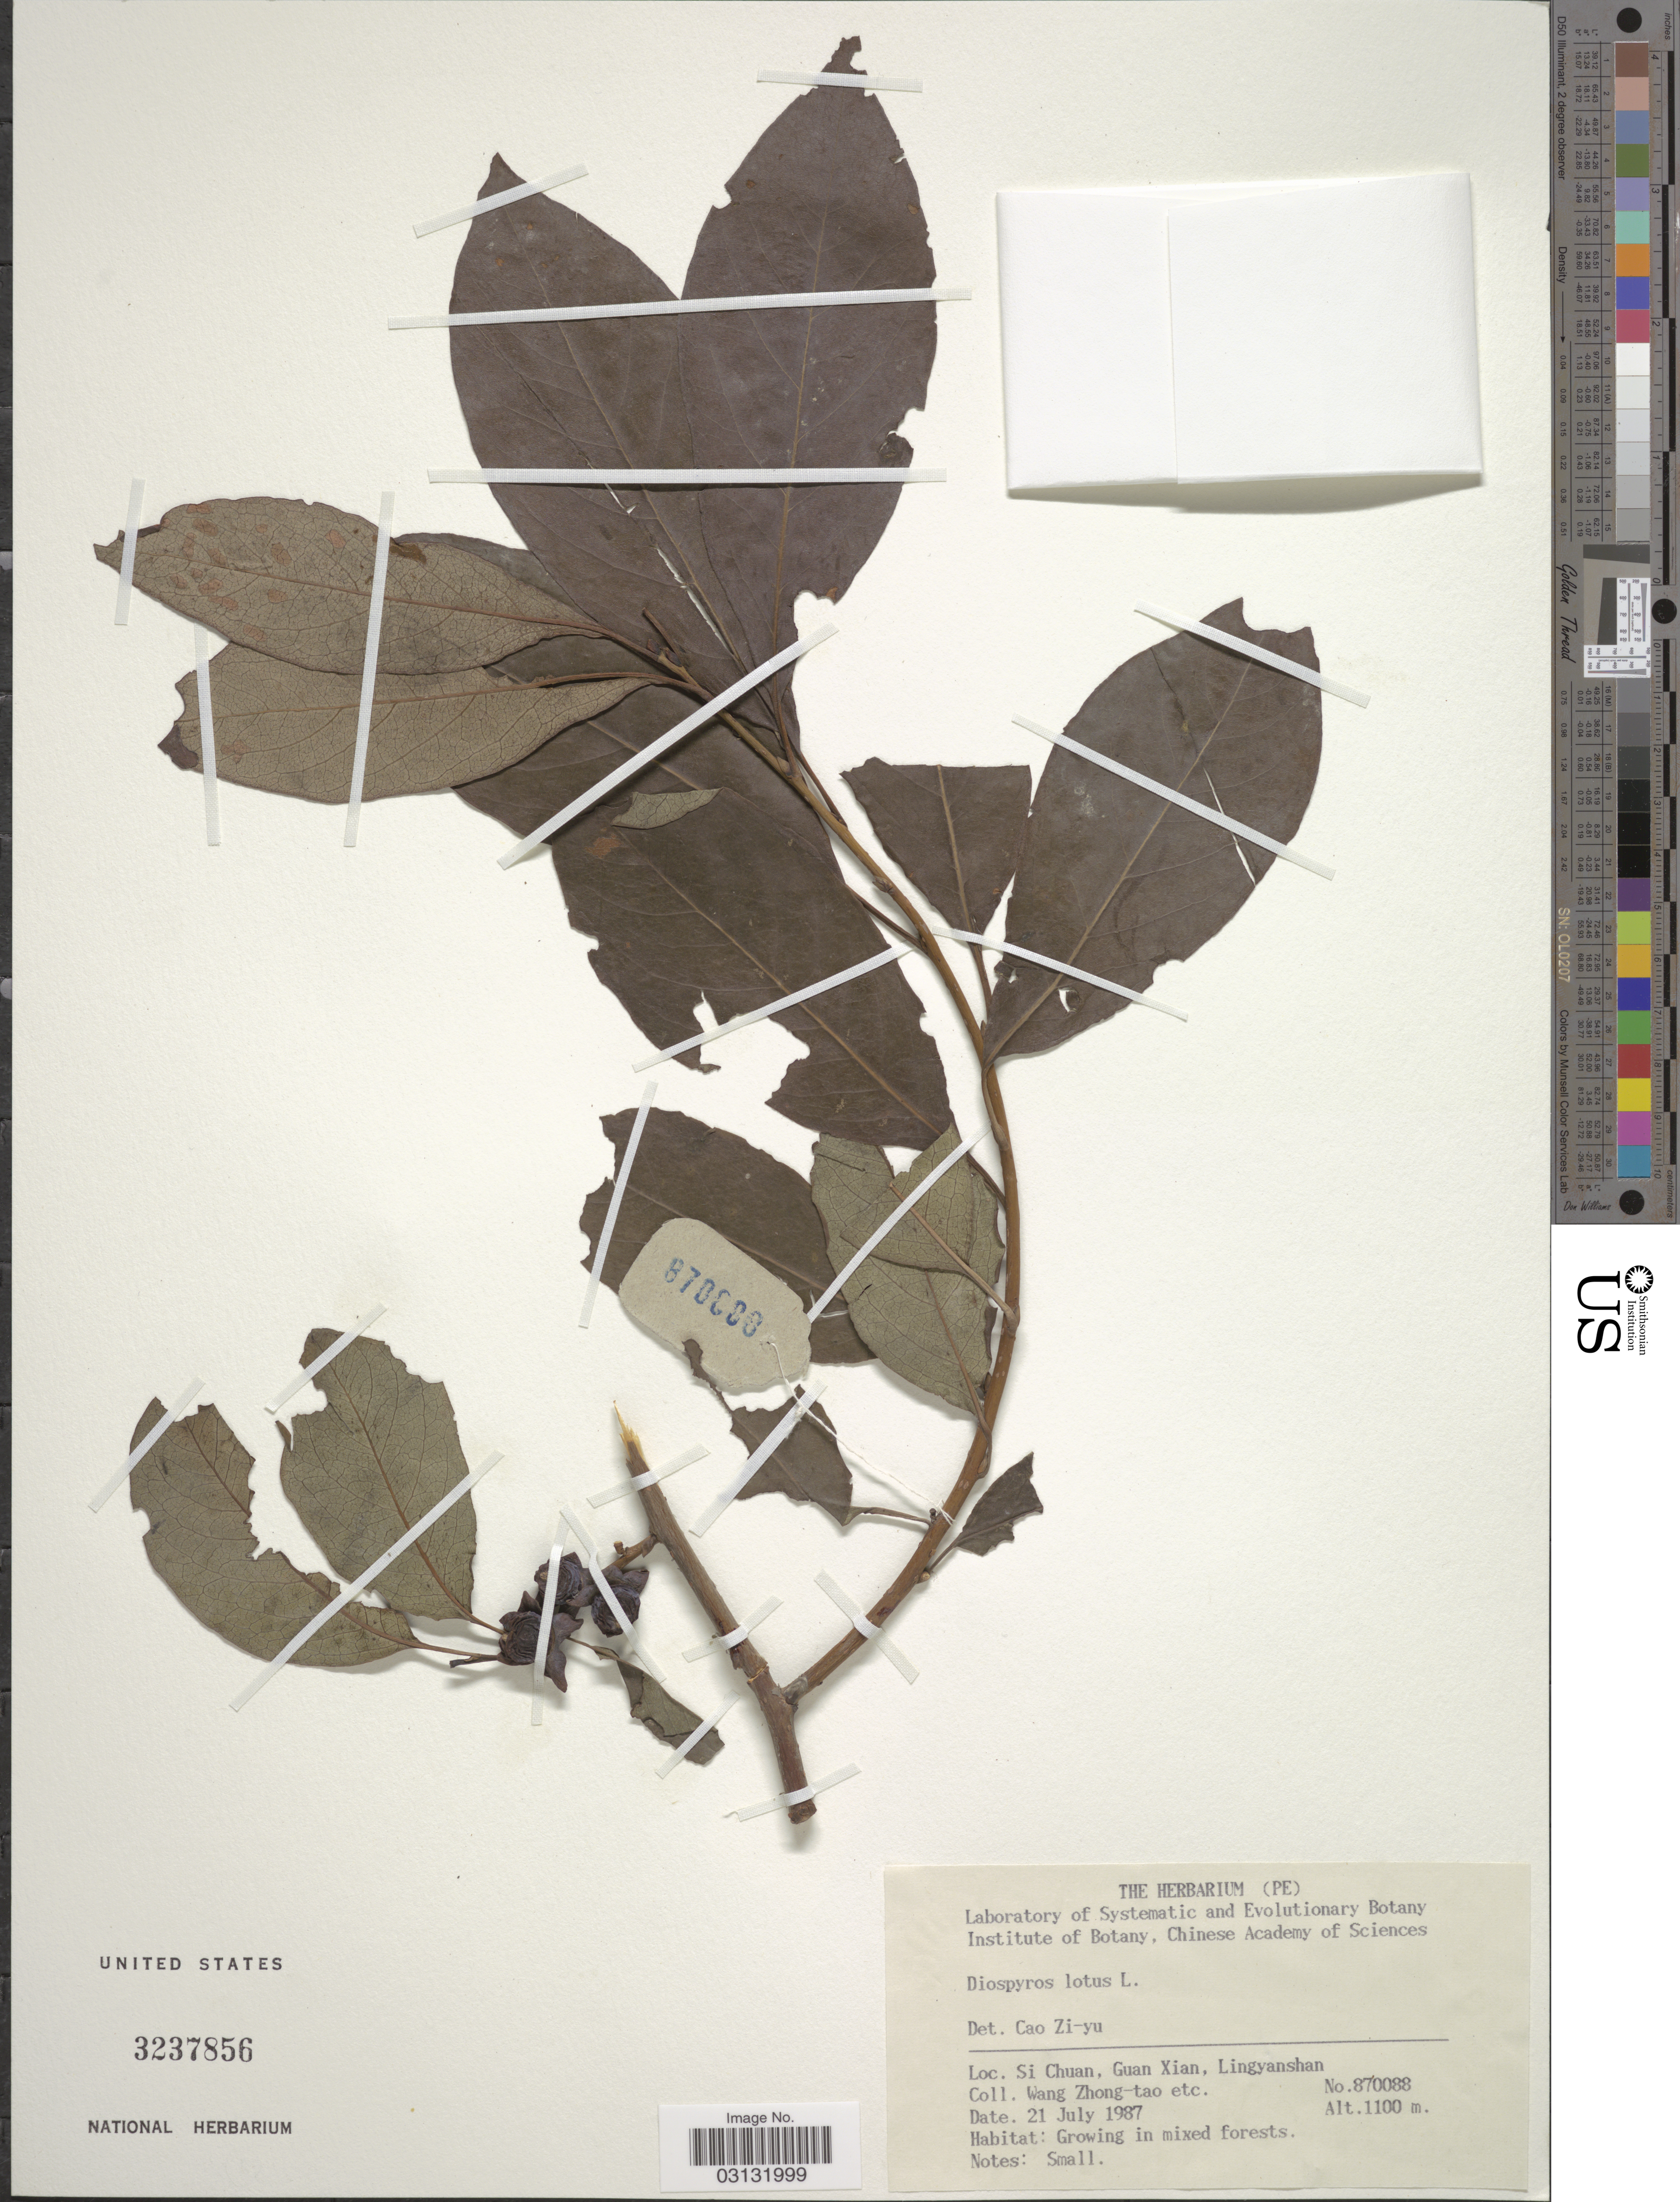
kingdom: Plantae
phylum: Tracheophyta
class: Magnoliopsida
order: Ericales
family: Ebenaceae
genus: Diospyros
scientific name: Diospyros lotus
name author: L.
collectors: W. Zhong-Tao & et al.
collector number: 870088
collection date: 1987-07-21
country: China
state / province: Sichuan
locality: Si Chuan, Guan Xian, Lingyanshan.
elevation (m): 1100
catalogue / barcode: US 3237856